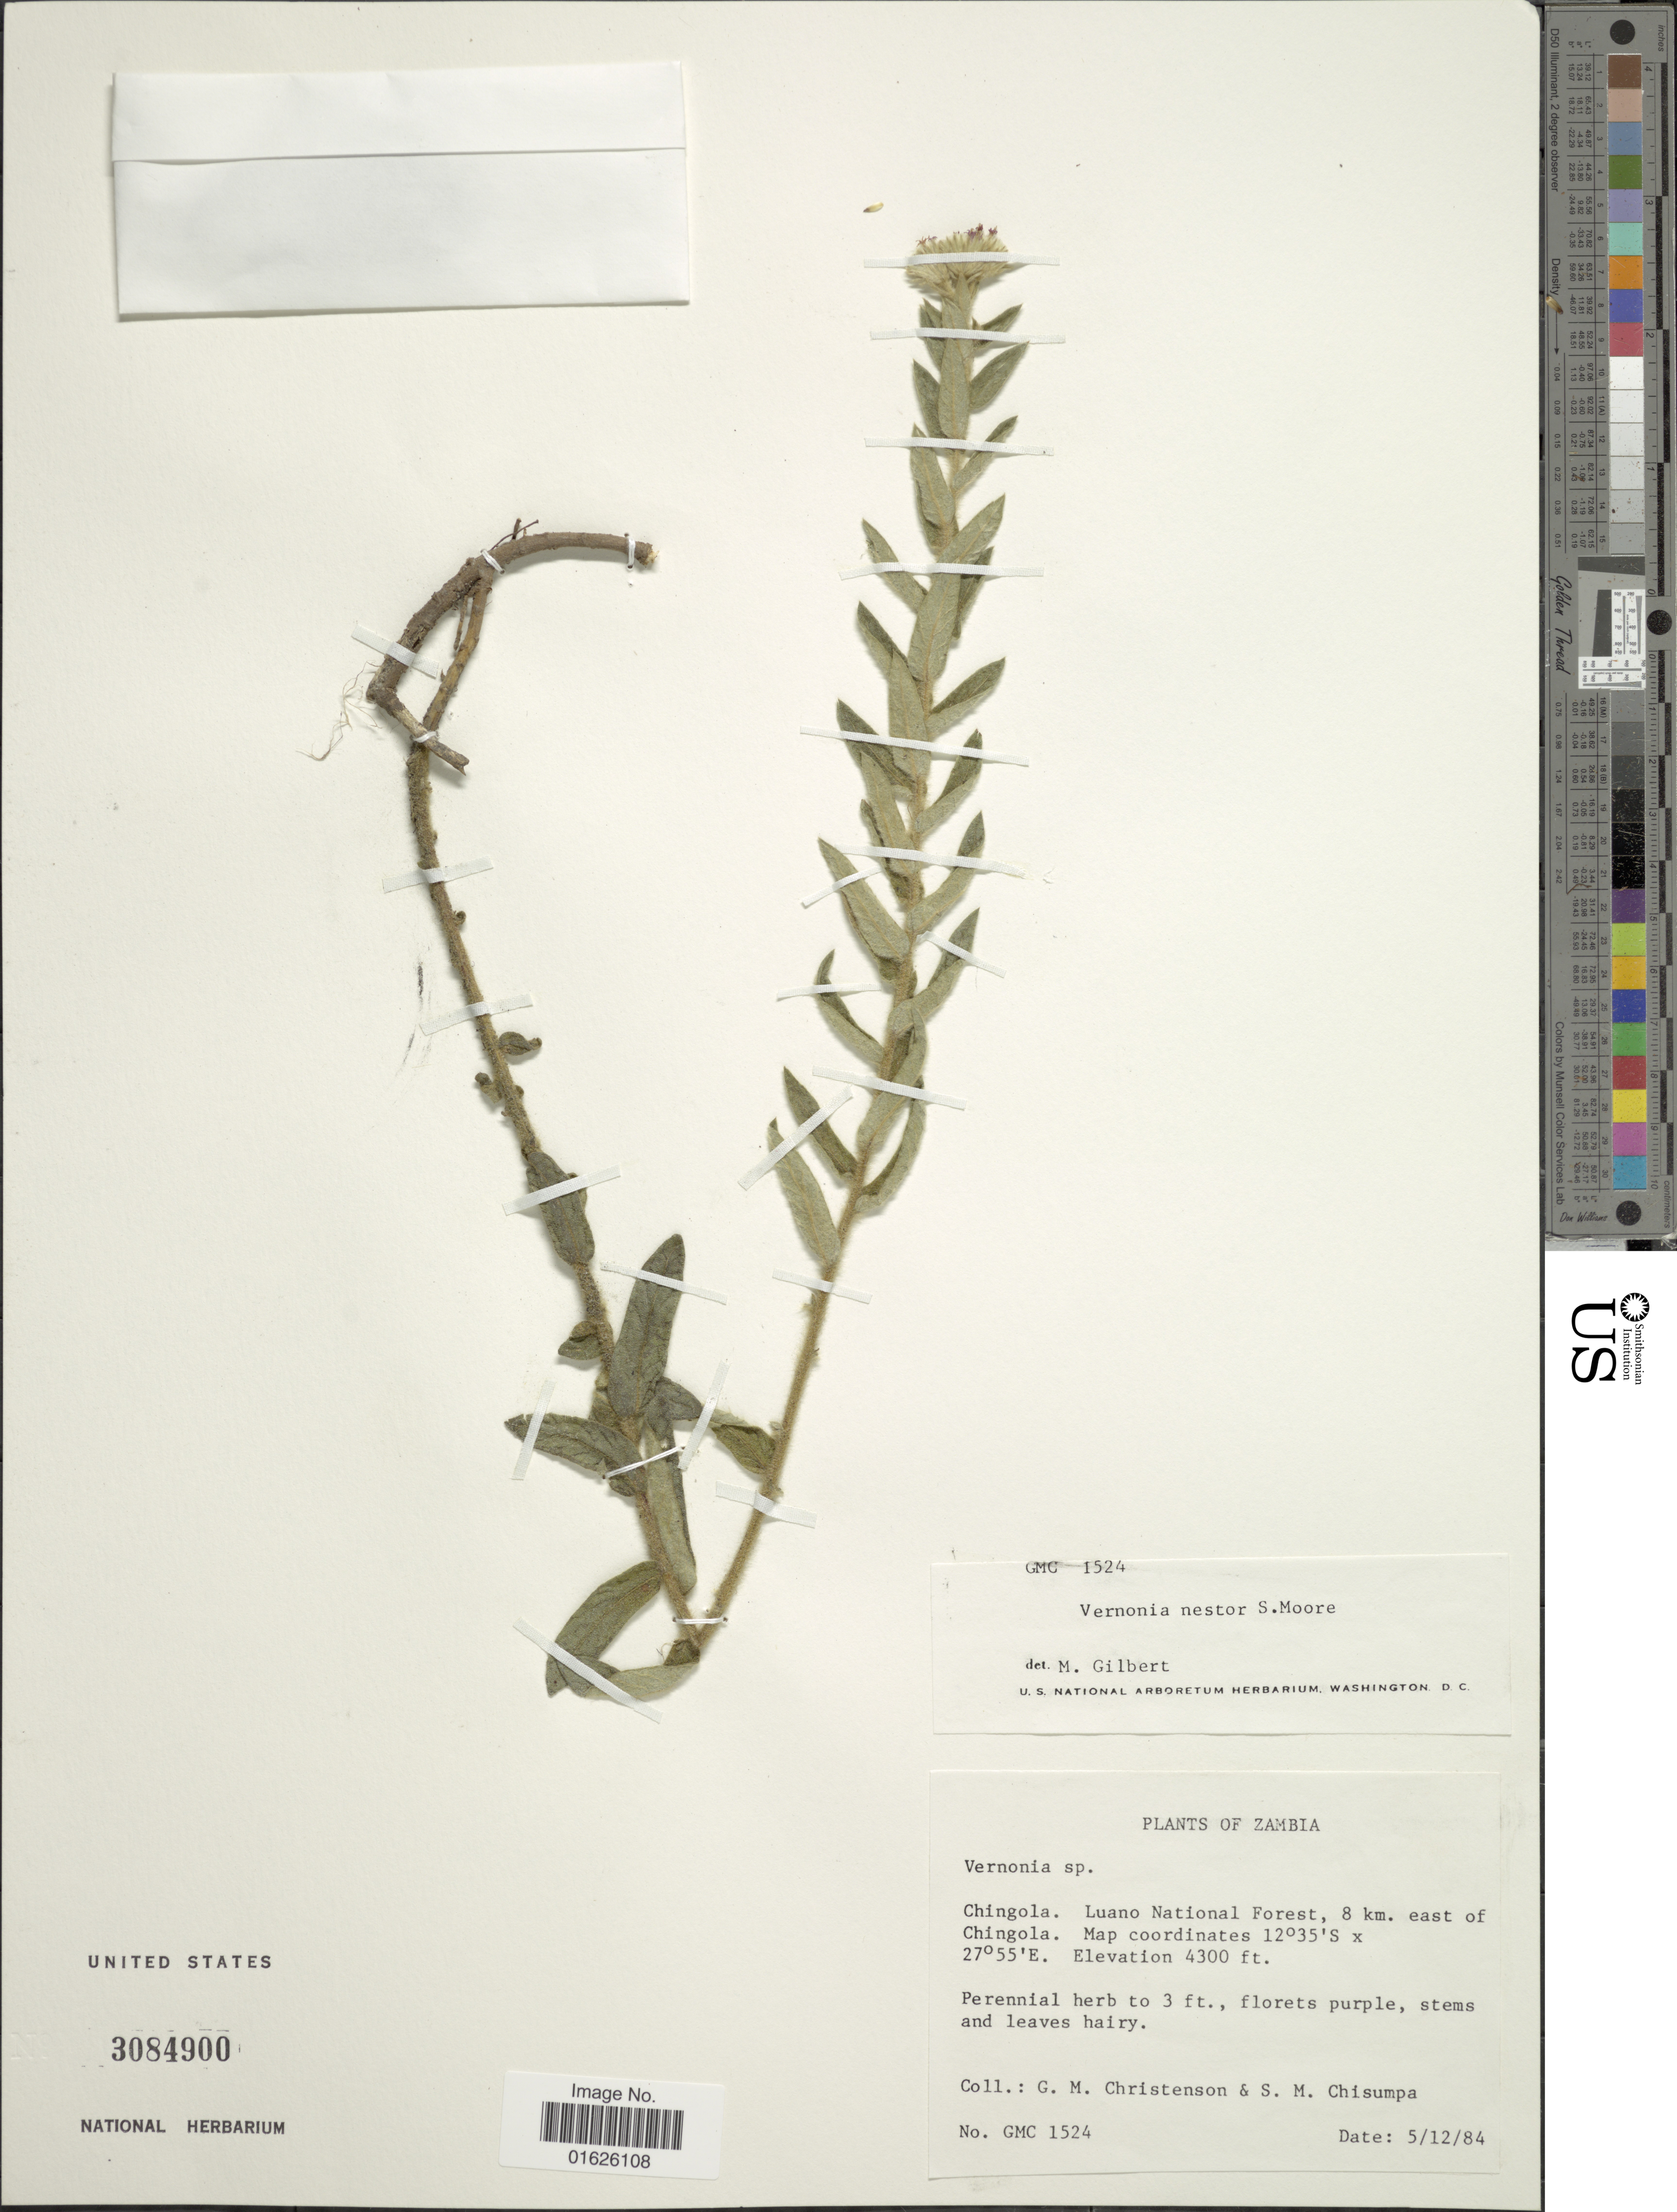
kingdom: Plantae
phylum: Tracheophyta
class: Magnoliopsida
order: Asterales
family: Asteraceae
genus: Vernoniastrum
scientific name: Vernoniastrum nestor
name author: (S. Moore) H. Rob.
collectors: G. Christenson & I. Patel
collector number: GMC 1524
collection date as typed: Transcribed d/m/y: 12/5/84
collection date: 1984-05-12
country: Zambia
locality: Chingola, Luano National forest, 8 km east of Chingola.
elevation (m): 1311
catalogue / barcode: US 3084900